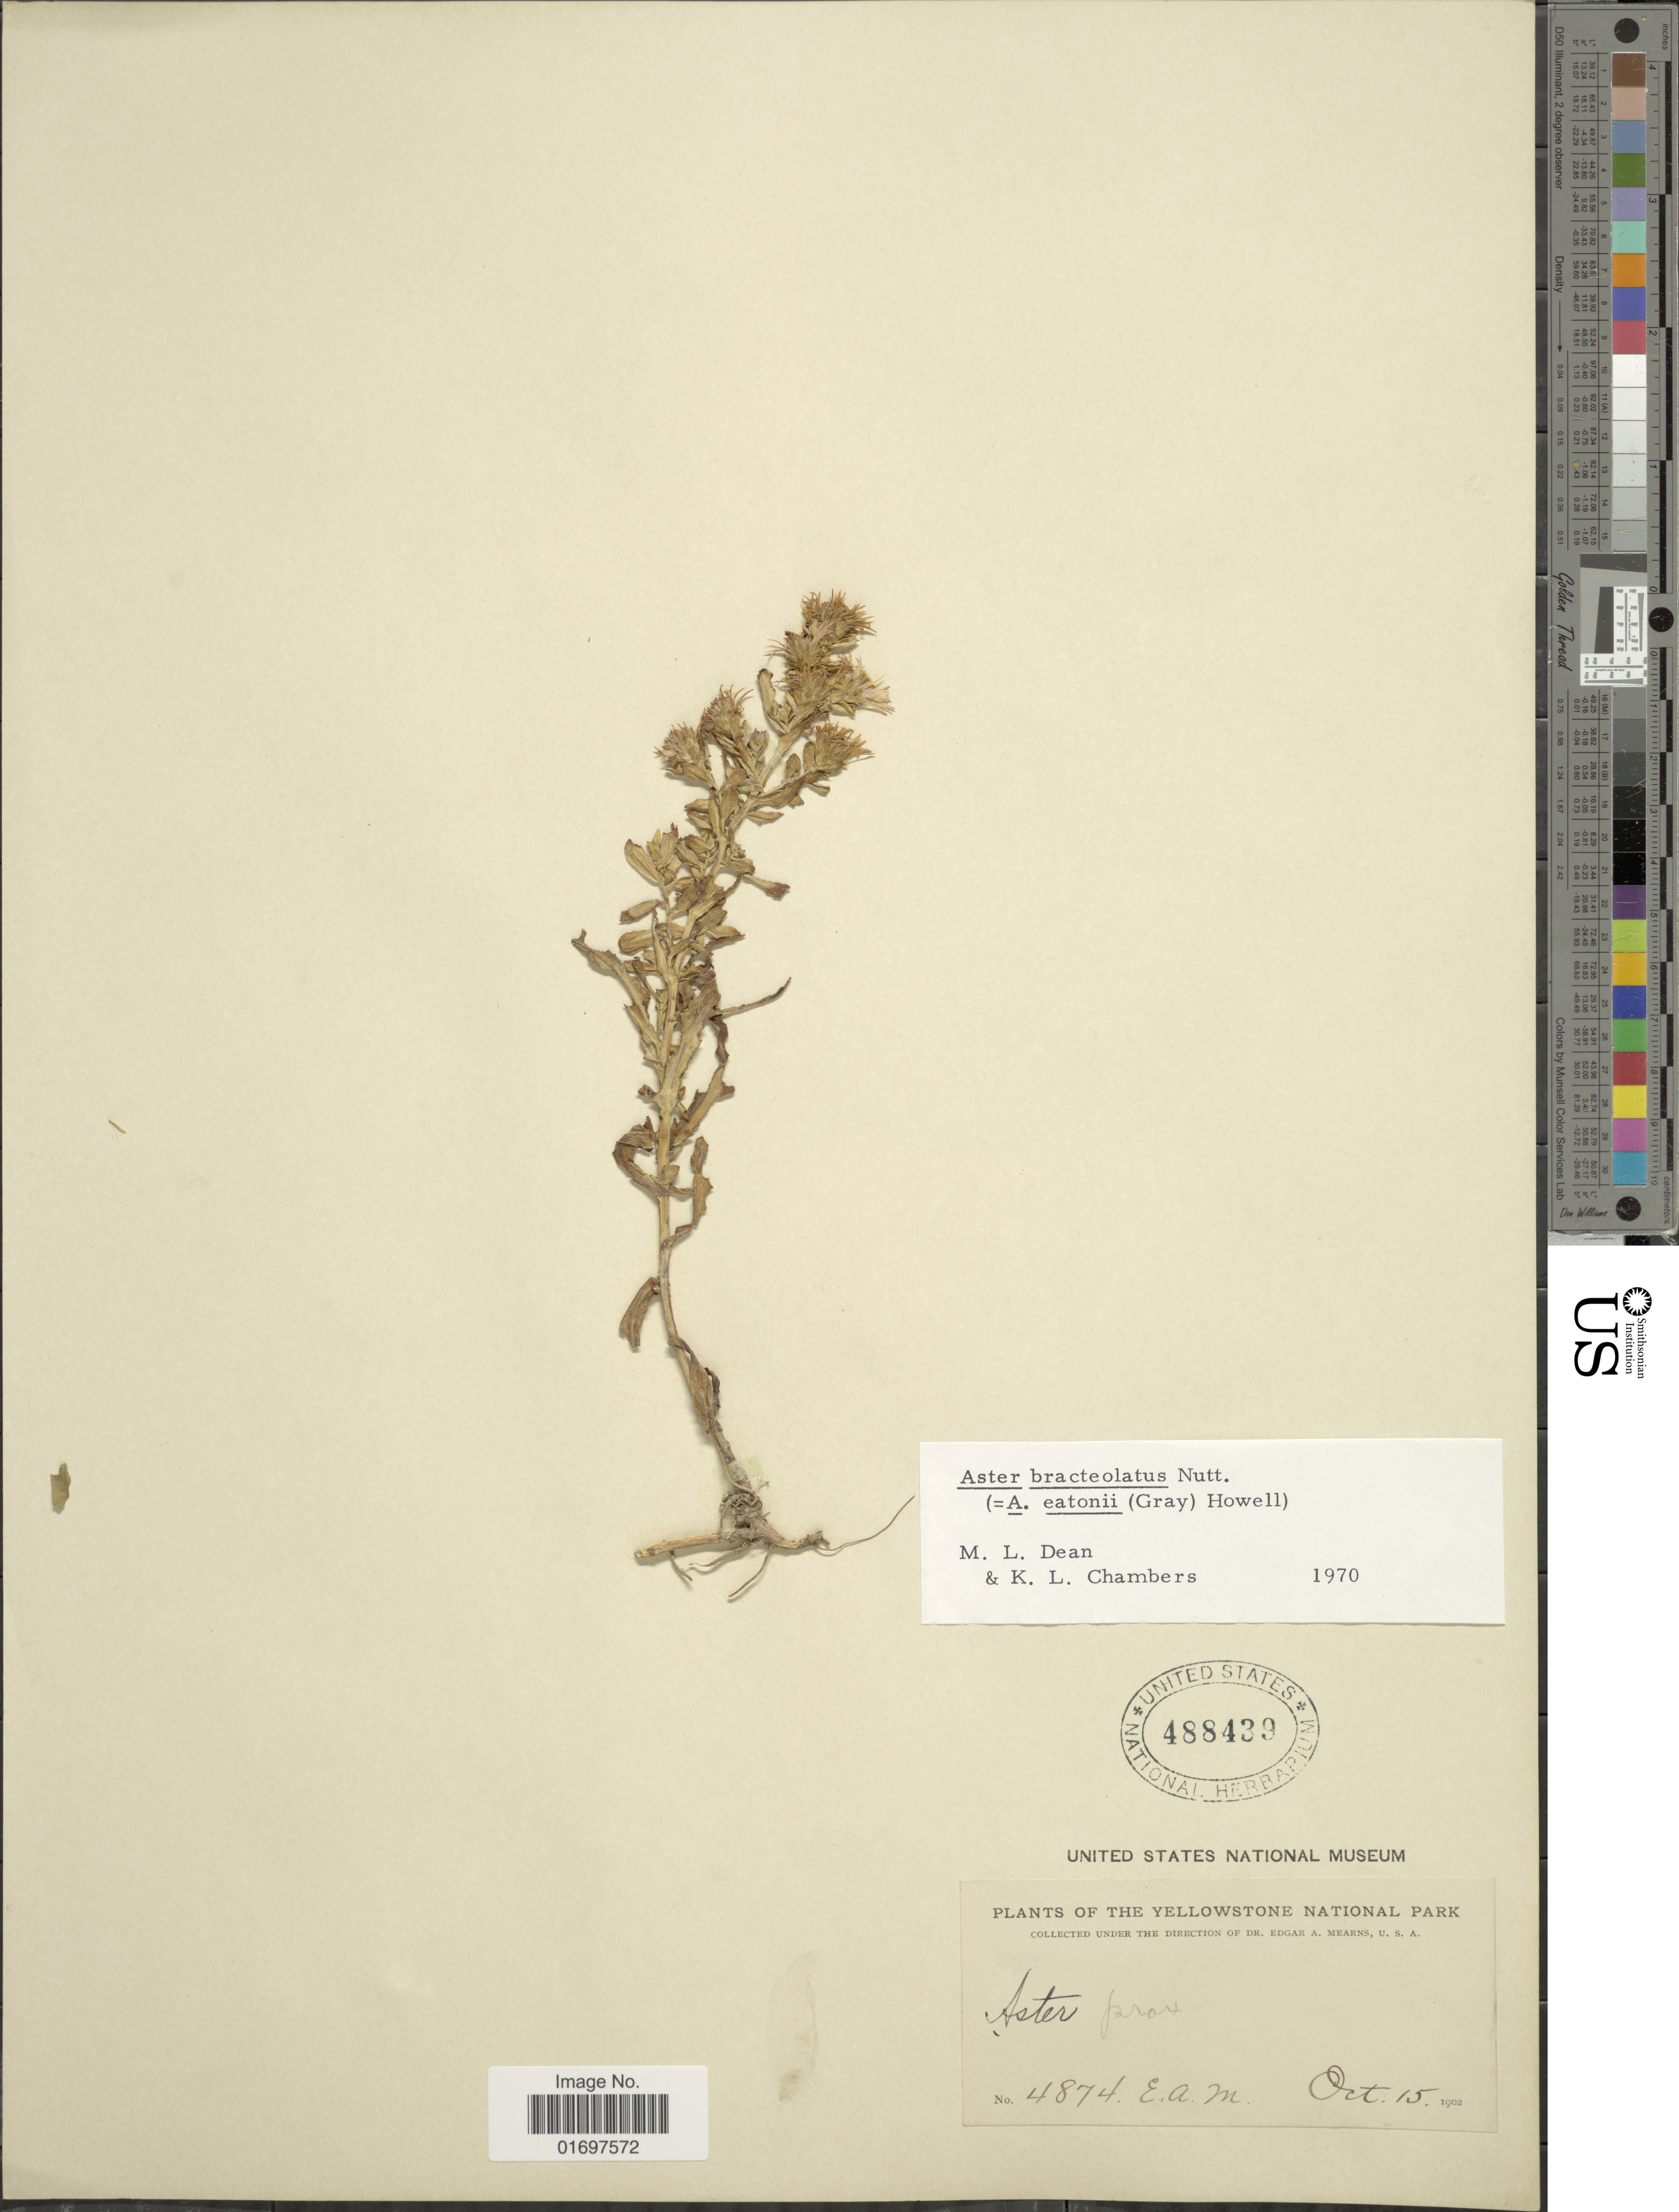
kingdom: Plantae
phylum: Tracheophyta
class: Magnoliopsida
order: Asterales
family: Asteraceae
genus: Symphyotrichum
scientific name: Symphyotrichum bracteolatum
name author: (Nutt.) G.L. Nesom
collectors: E. A. Mearns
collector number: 4874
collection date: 1902-10-15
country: United States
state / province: Wyoming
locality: Yellowstone National Park.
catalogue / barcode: US 488439